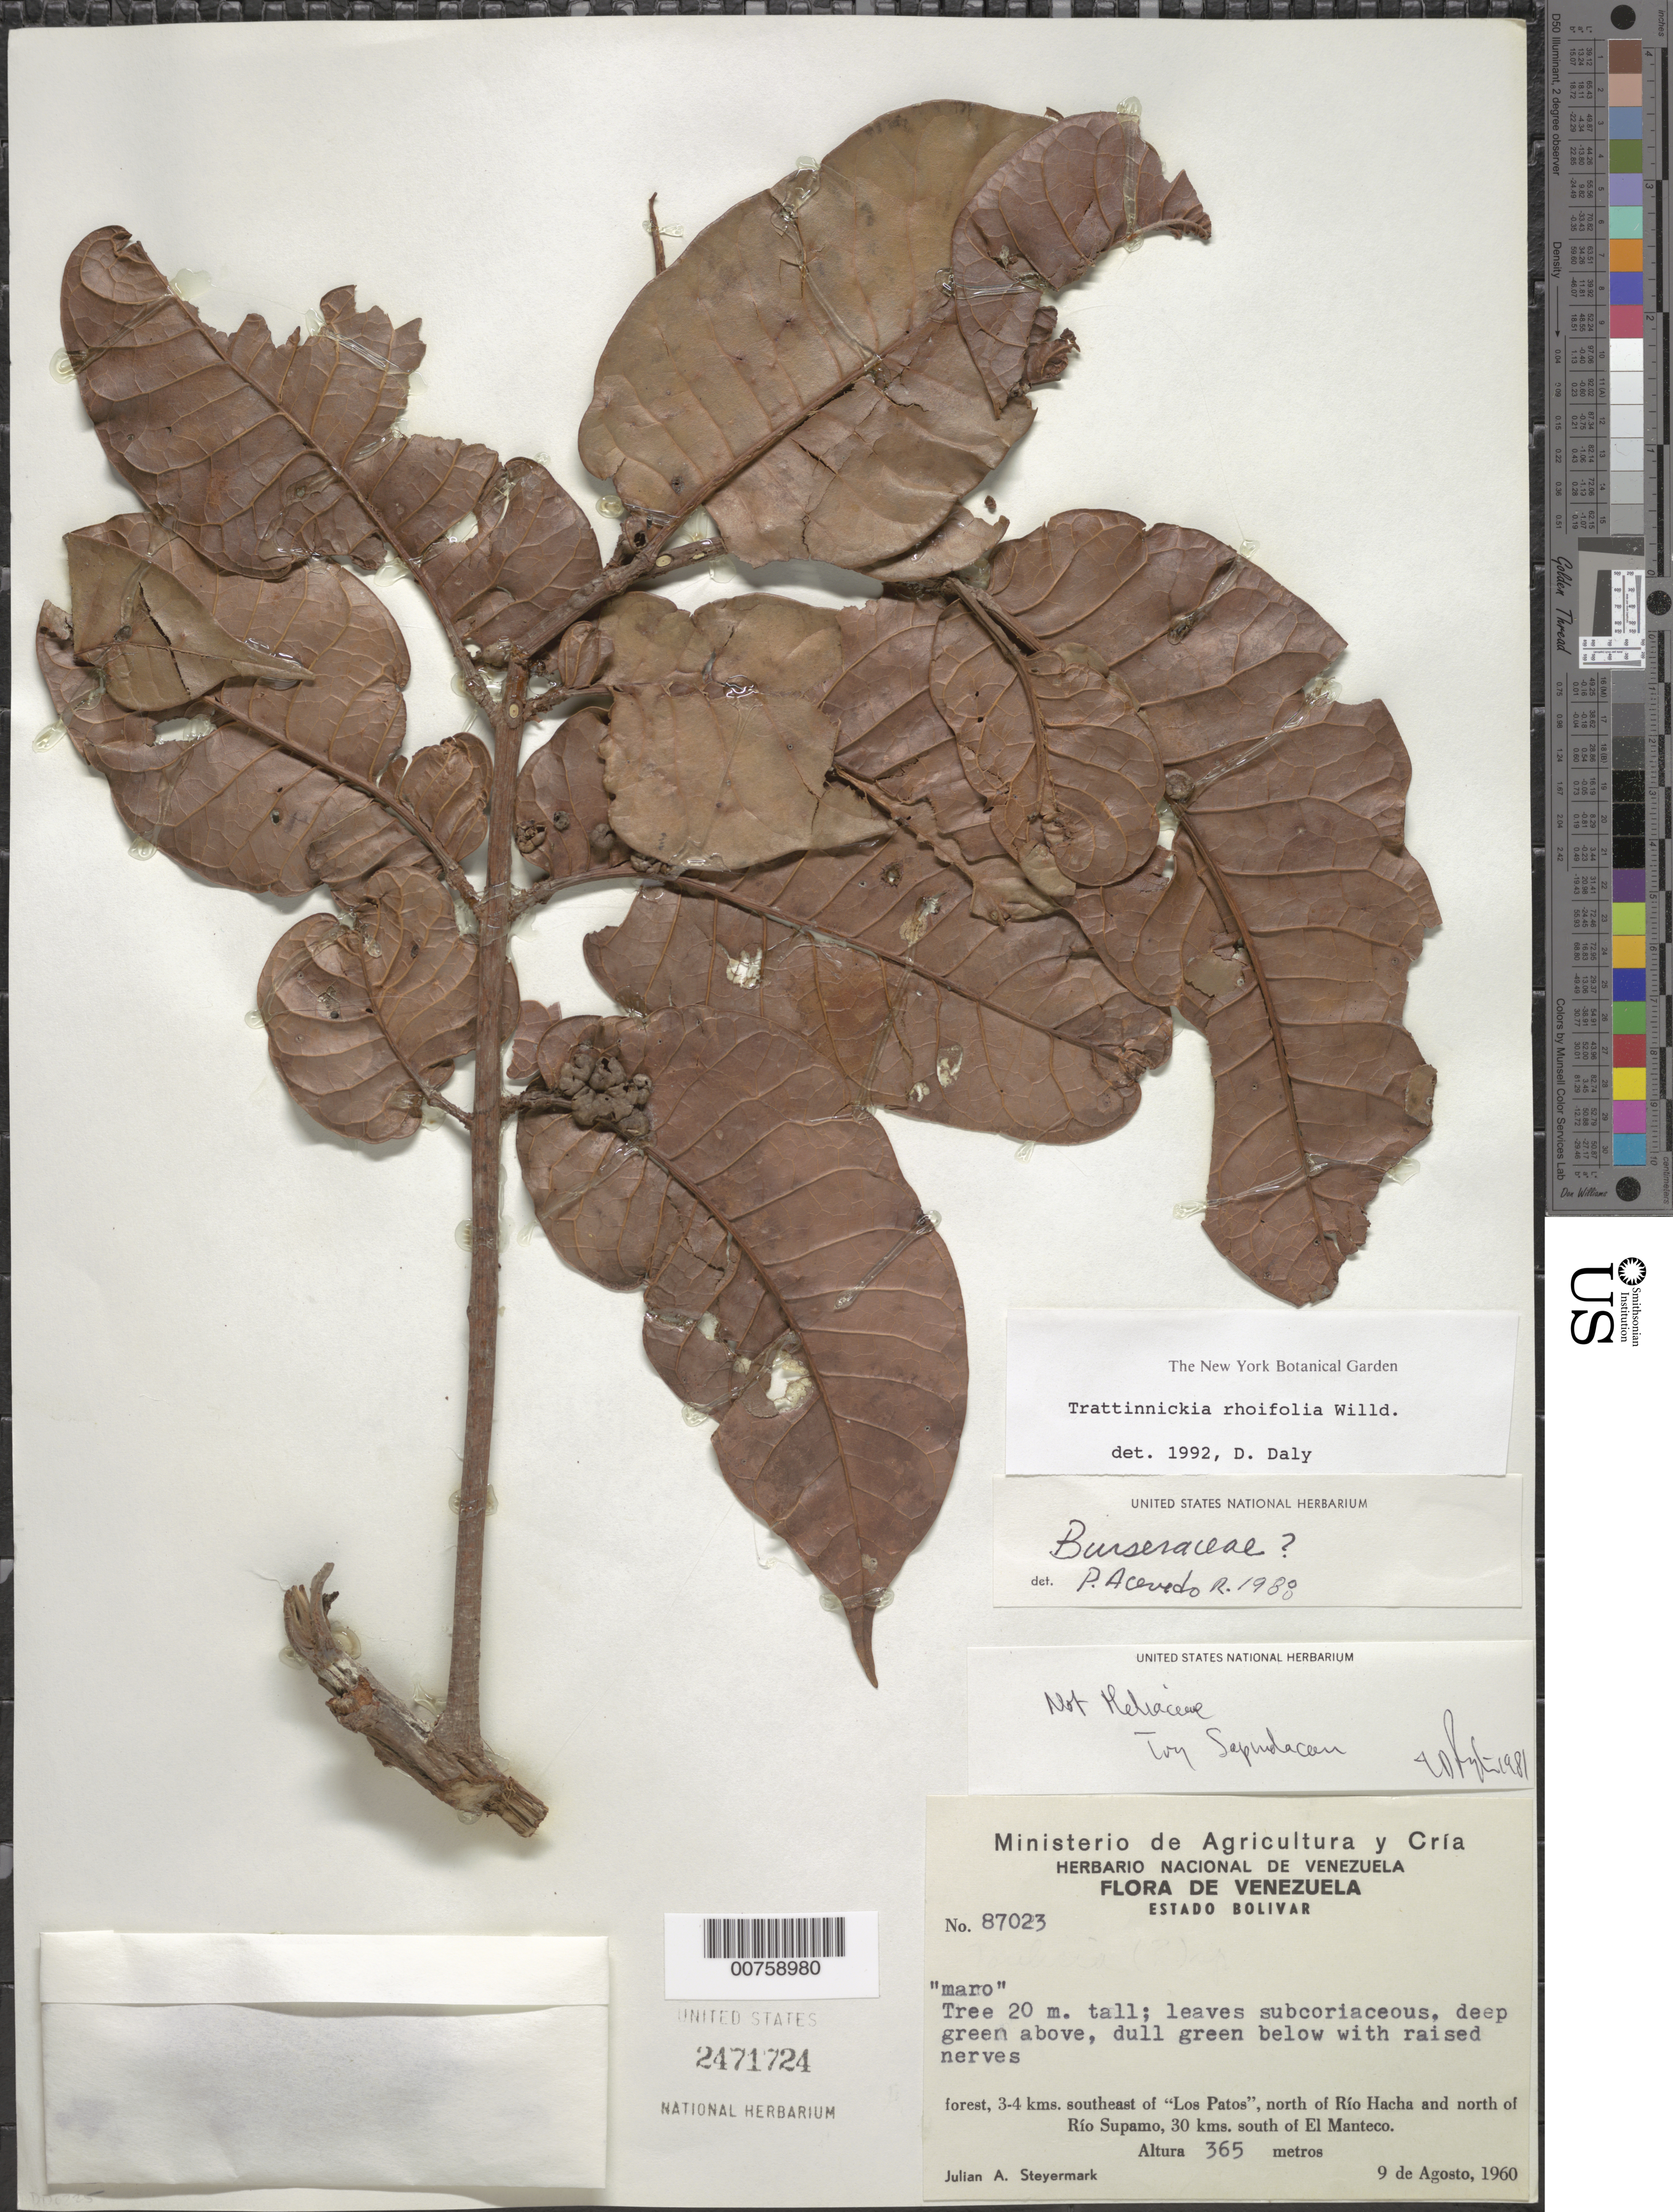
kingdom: Plantae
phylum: Tracheophyta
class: Magnoliopsida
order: Sapindales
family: Burseraceae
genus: Trattinnickia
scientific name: Trattinnickia rhoifolia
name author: Willd.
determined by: Daly, D. C.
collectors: J. Steyermark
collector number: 87023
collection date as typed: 9-Aug-60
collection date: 1960-08-09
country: Venezuela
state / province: Bolívar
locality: Los Patos, 3-4 km SE of, N of Río Hacha and N of Río Supamo, 30 km S of El Manteco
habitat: Forest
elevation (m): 366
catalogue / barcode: US 2471724